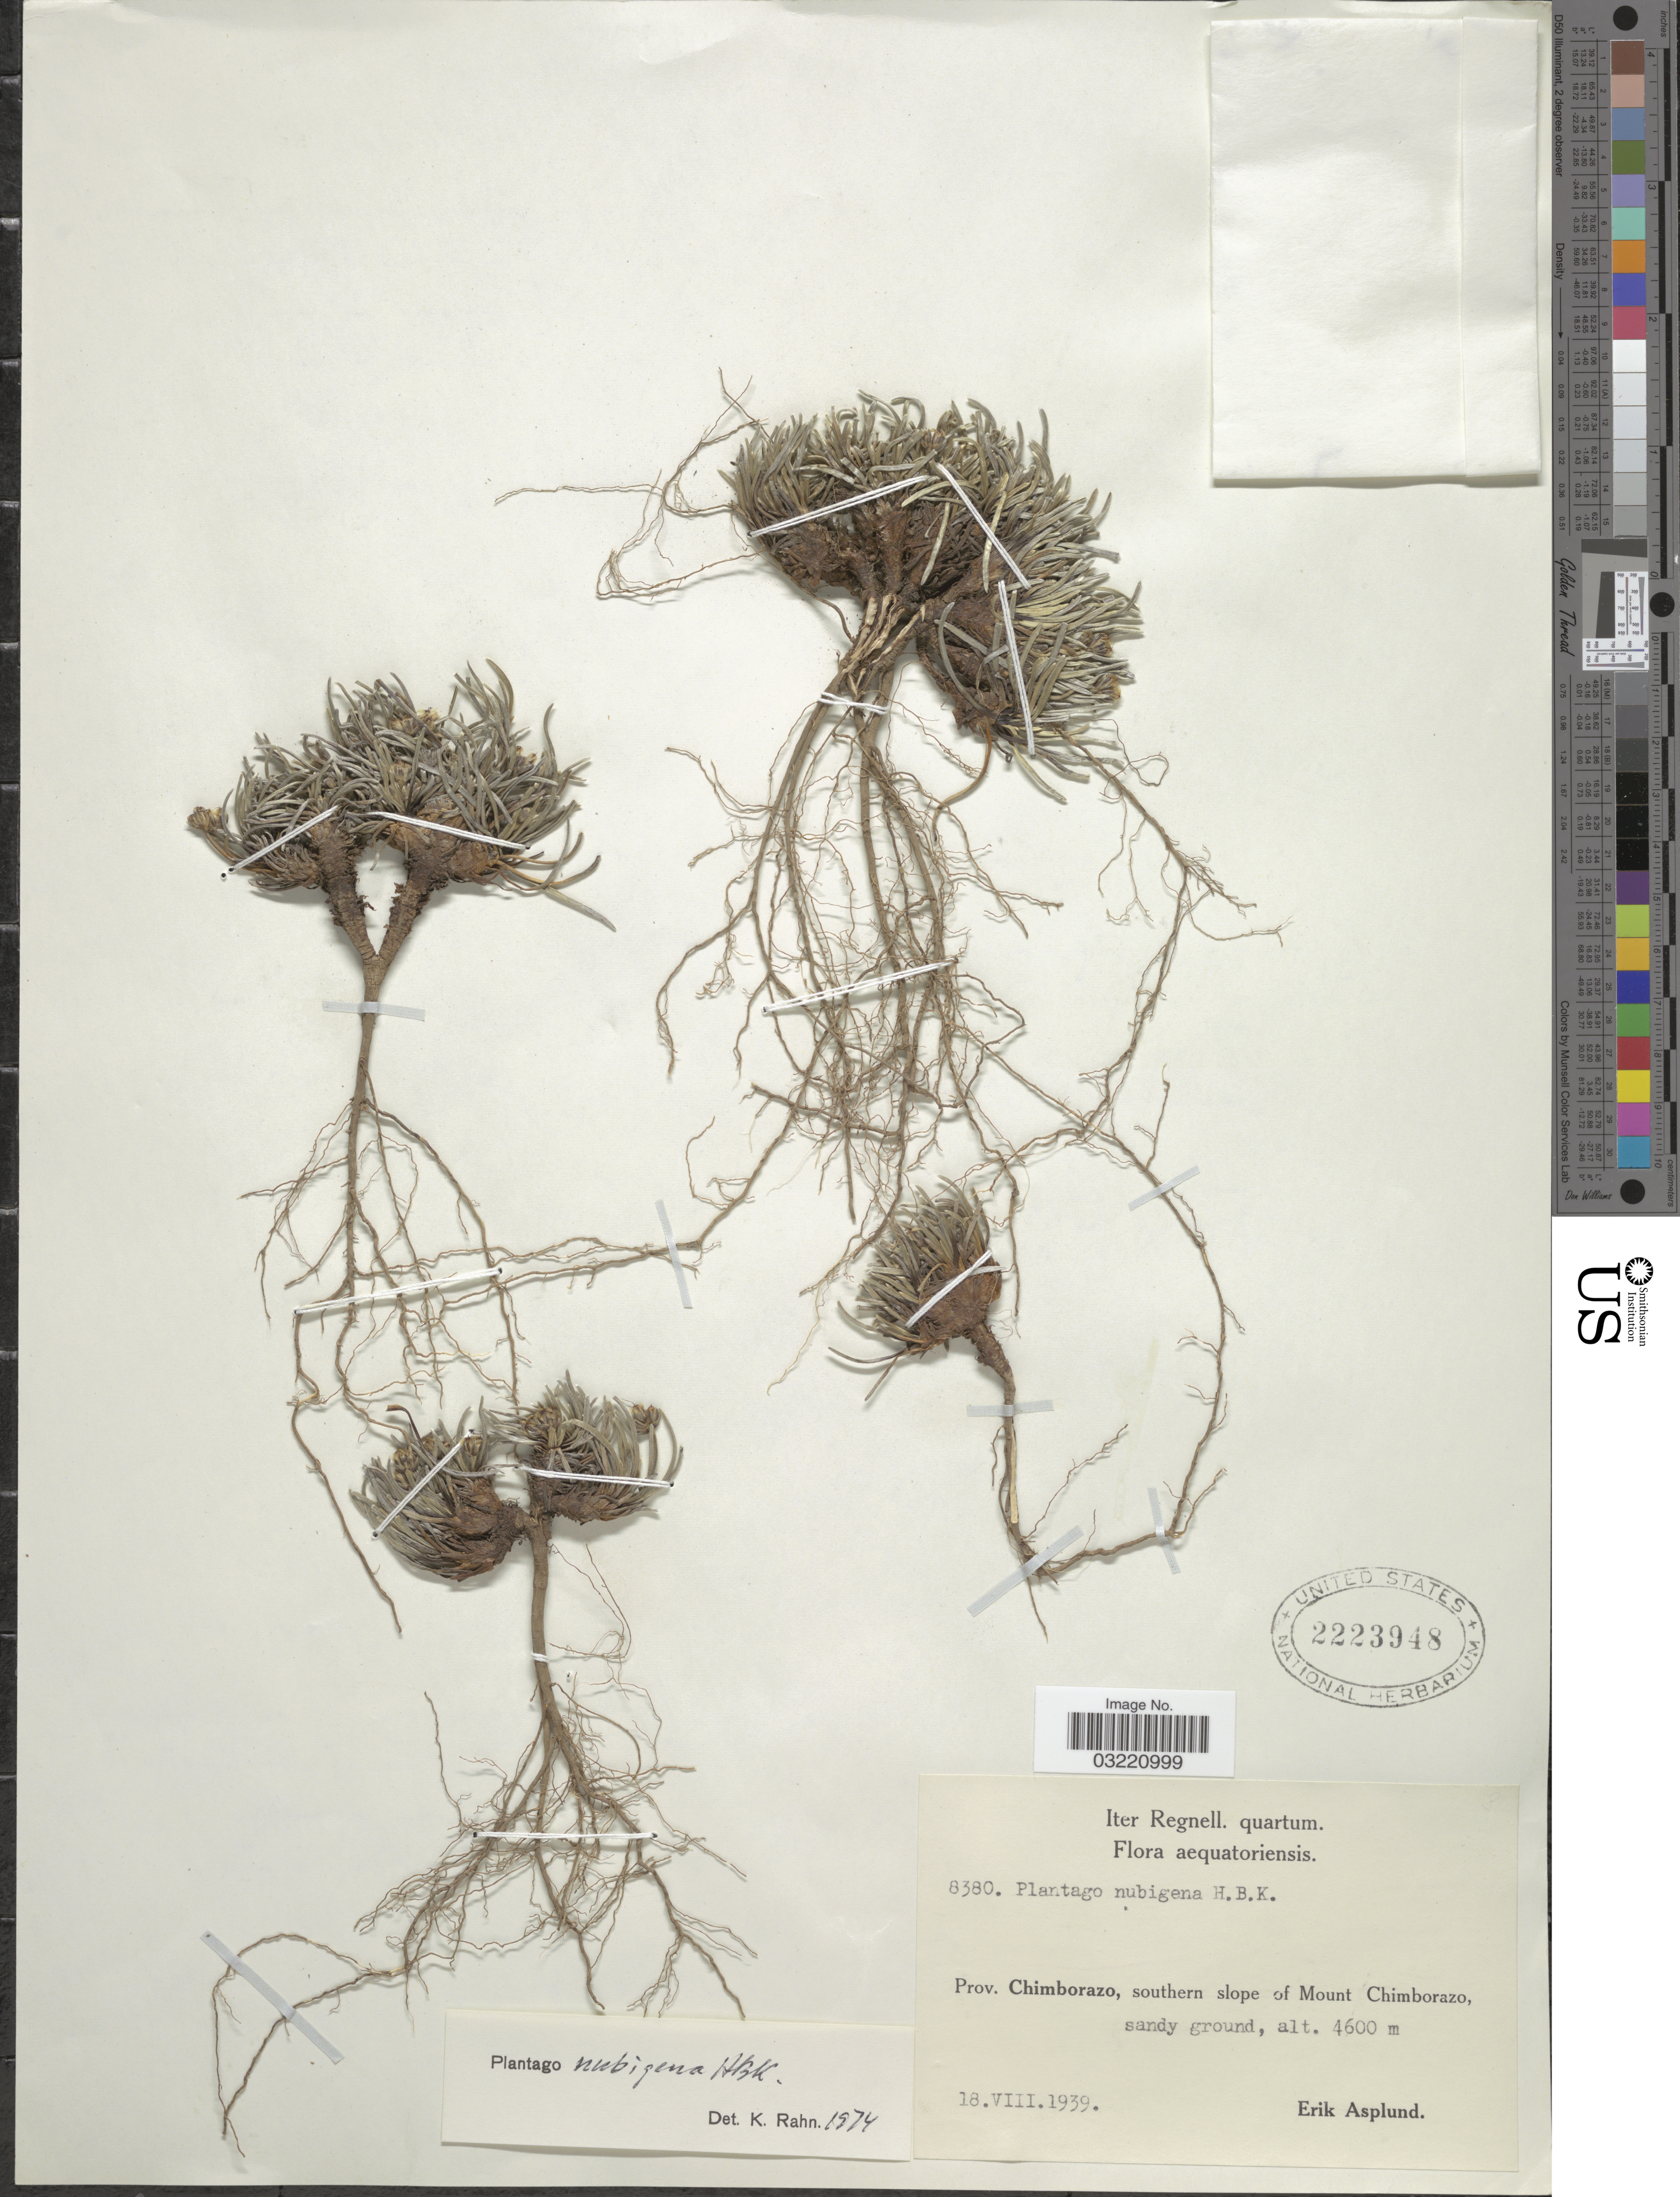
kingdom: Plantae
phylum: Tracheophyta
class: Magnoliopsida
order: Lamiales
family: Plantaginaceae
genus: Plantago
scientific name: Plantago nubigena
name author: Kunth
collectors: E. Asplund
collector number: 8380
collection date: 1939-08-18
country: Ecuador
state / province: Chimborazo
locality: Southern slope of Mount Chimborazo.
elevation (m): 4600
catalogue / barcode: US 2223948